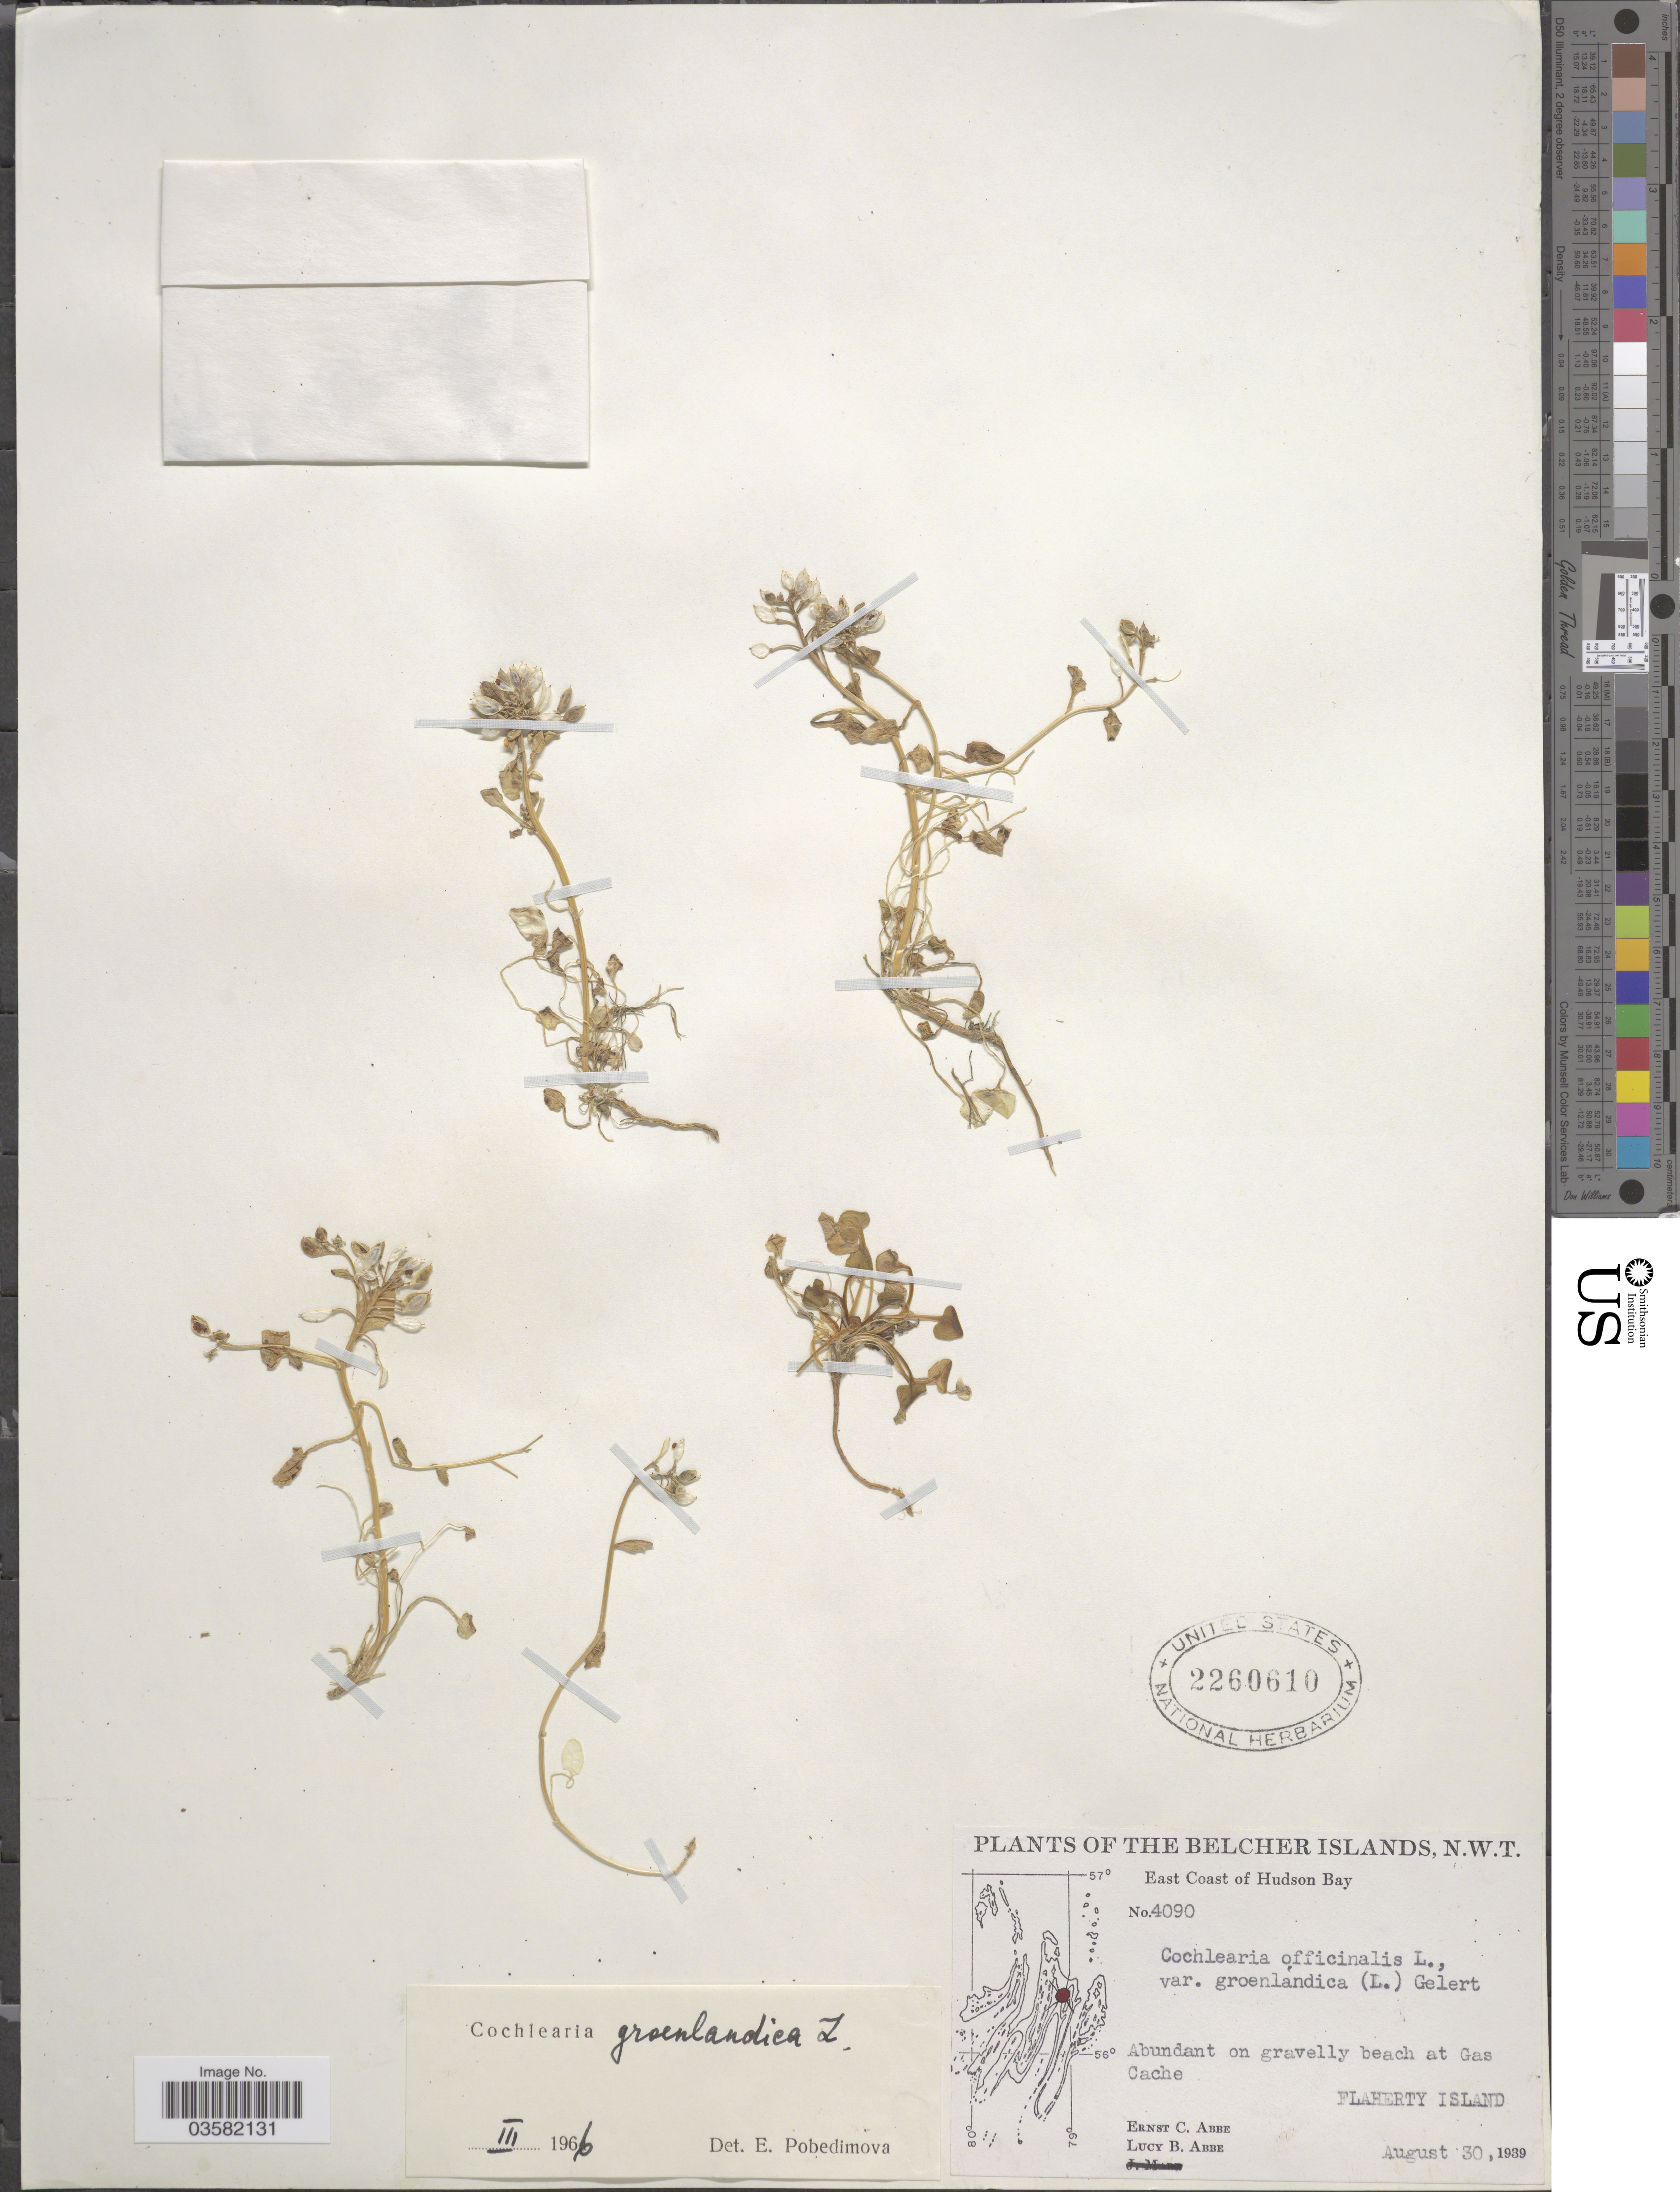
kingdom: Plantae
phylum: Tracheophyta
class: Magnoliopsida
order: Brassicales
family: Brassicaceae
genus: Cochlearia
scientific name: Cochlearia groenlandica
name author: L.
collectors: E. C. Abbe & L. B. Abbe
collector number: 4090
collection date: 1939-08-30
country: Canada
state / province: Northwest Territories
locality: The Belcher Islands. East Coast of Hudson Bay. Beach at Gas Cache. Flaherty Island.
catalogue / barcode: US 2260610